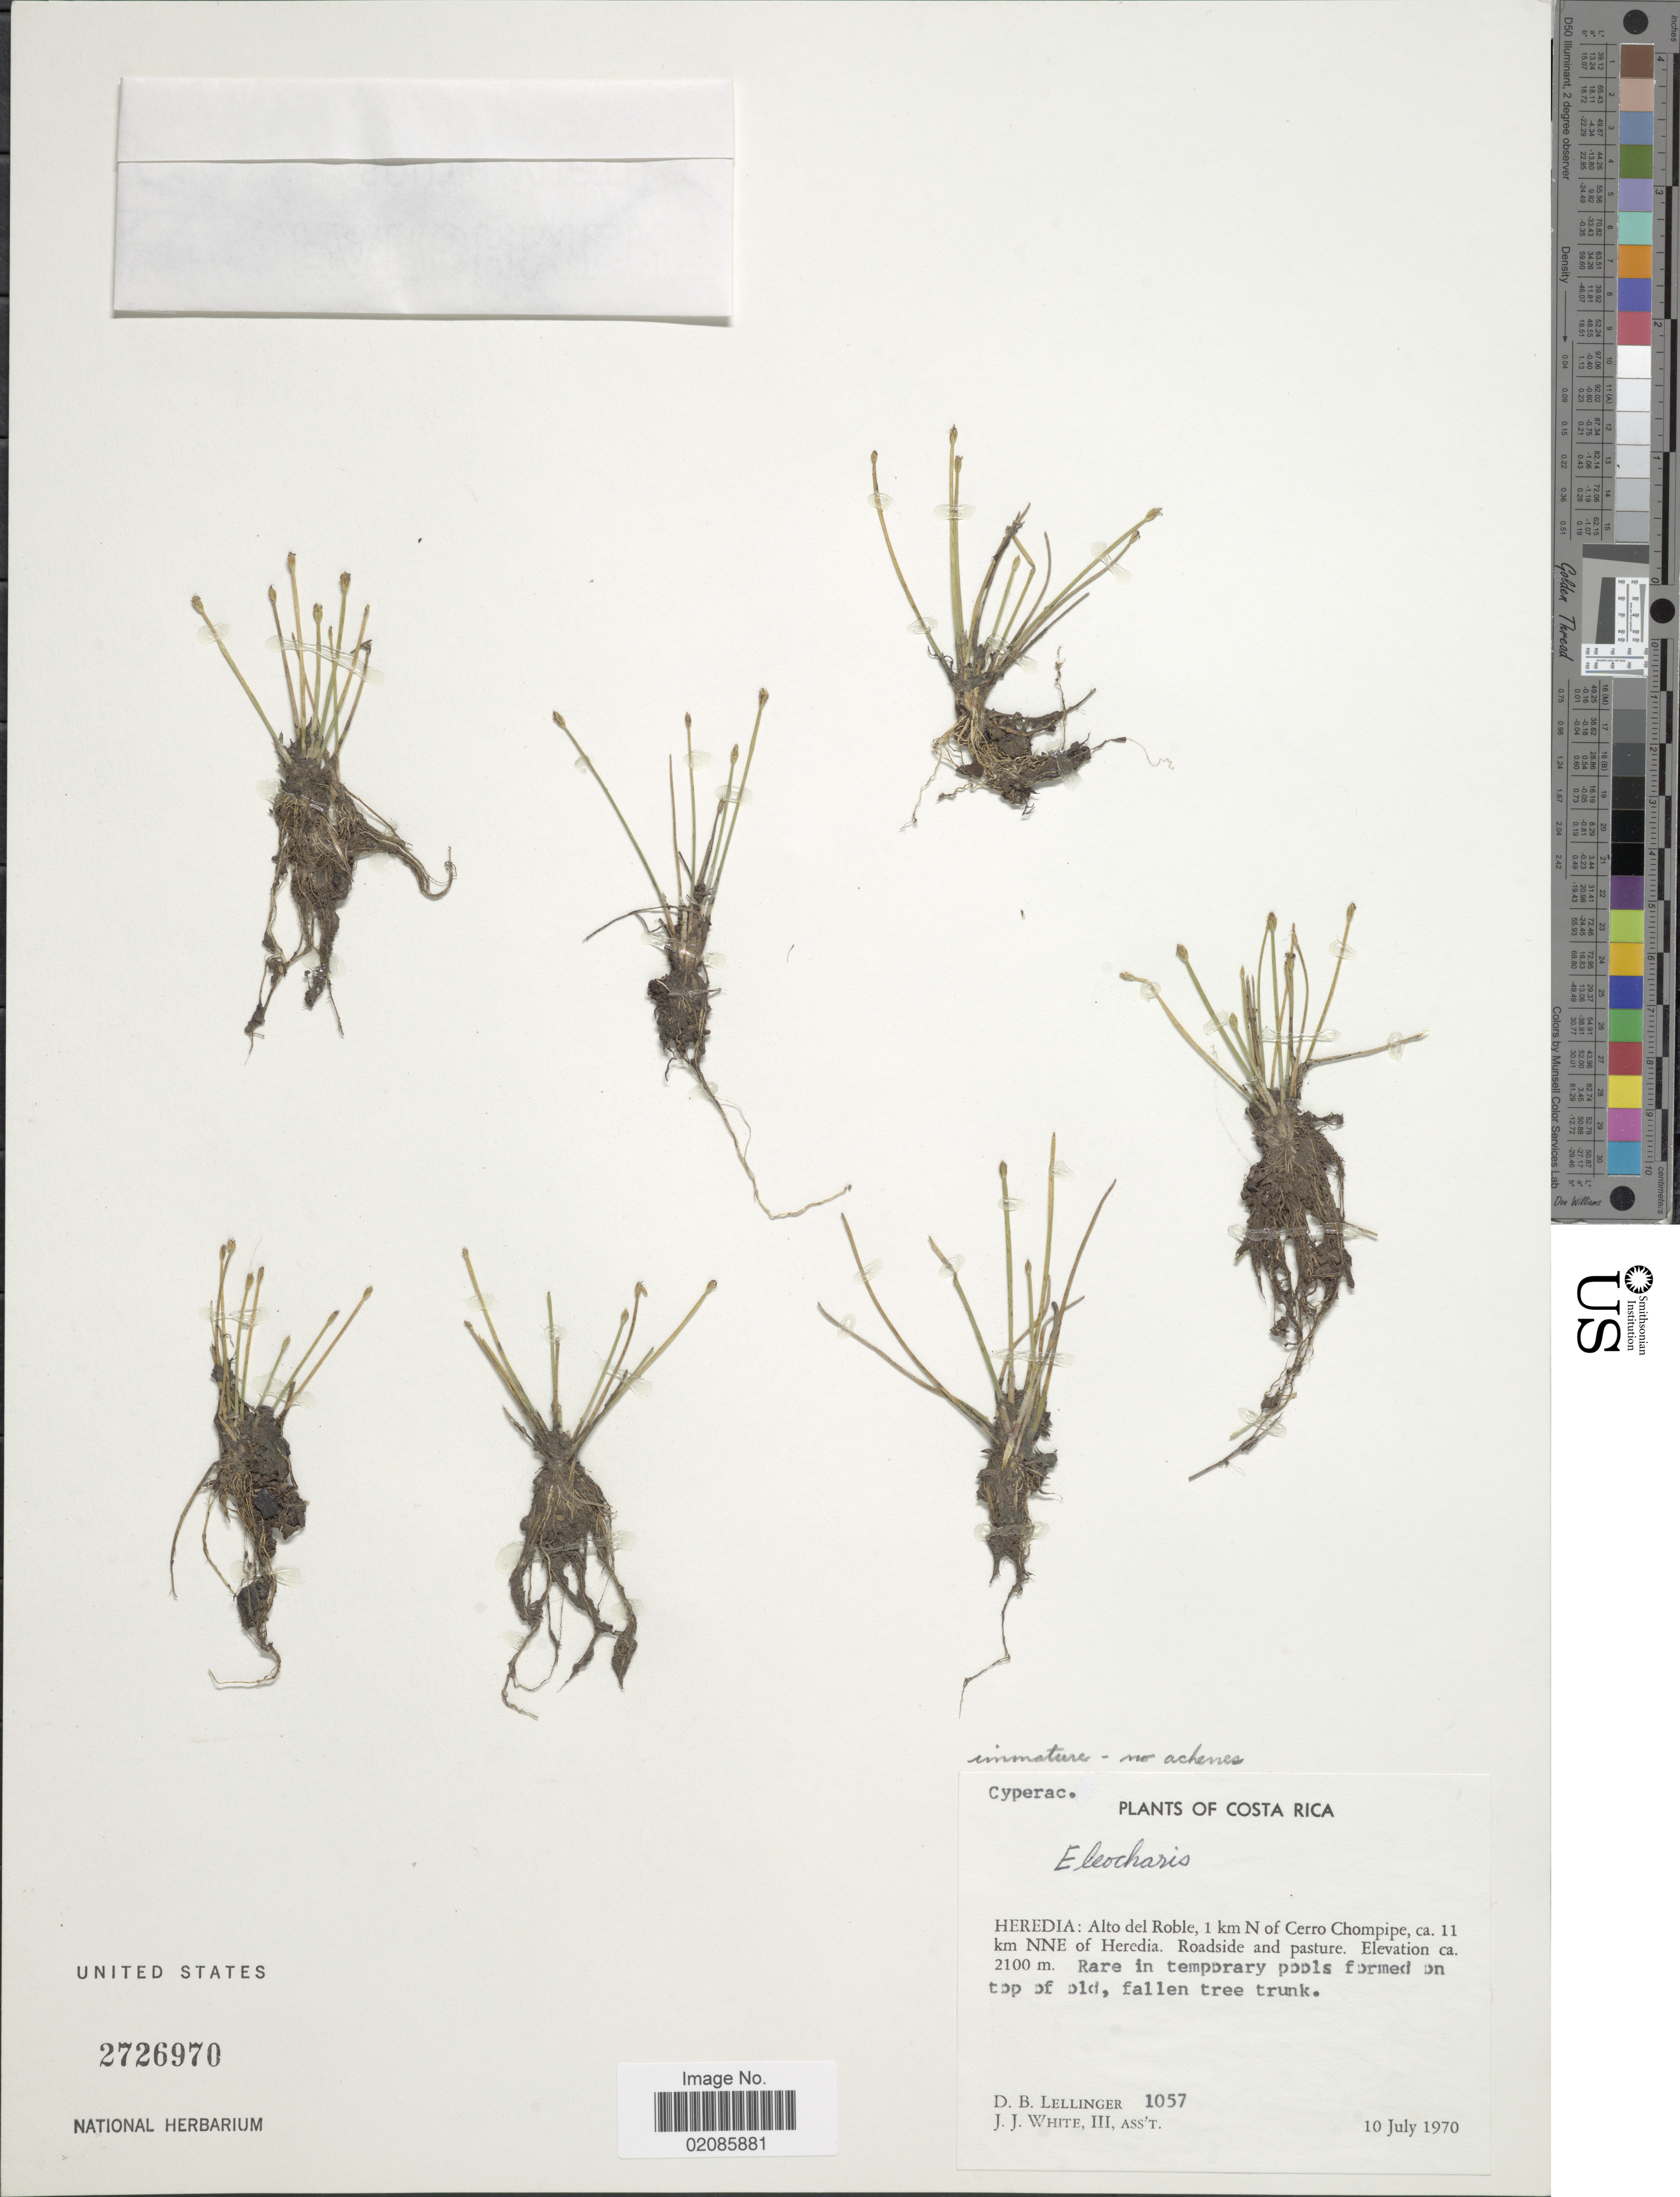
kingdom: Plantae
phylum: Tracheophyta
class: Liliopsida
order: Poales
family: Cyperaceae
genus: Eleocharis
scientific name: Eleocharis sellowiana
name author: Kunth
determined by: Strong, Mark T., (BOT), Smithsonian Institution - National Museum of Natural History (UNITED STATES)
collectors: D. B. Lellinger & J. J. White III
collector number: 1057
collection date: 1970-07-10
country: Costa Rica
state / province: Heredia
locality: Heredia: Alto del Roble, 1 km N of Cerro Chompipe, ca. 11 km NNE of Heredia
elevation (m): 2100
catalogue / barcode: US 2726970